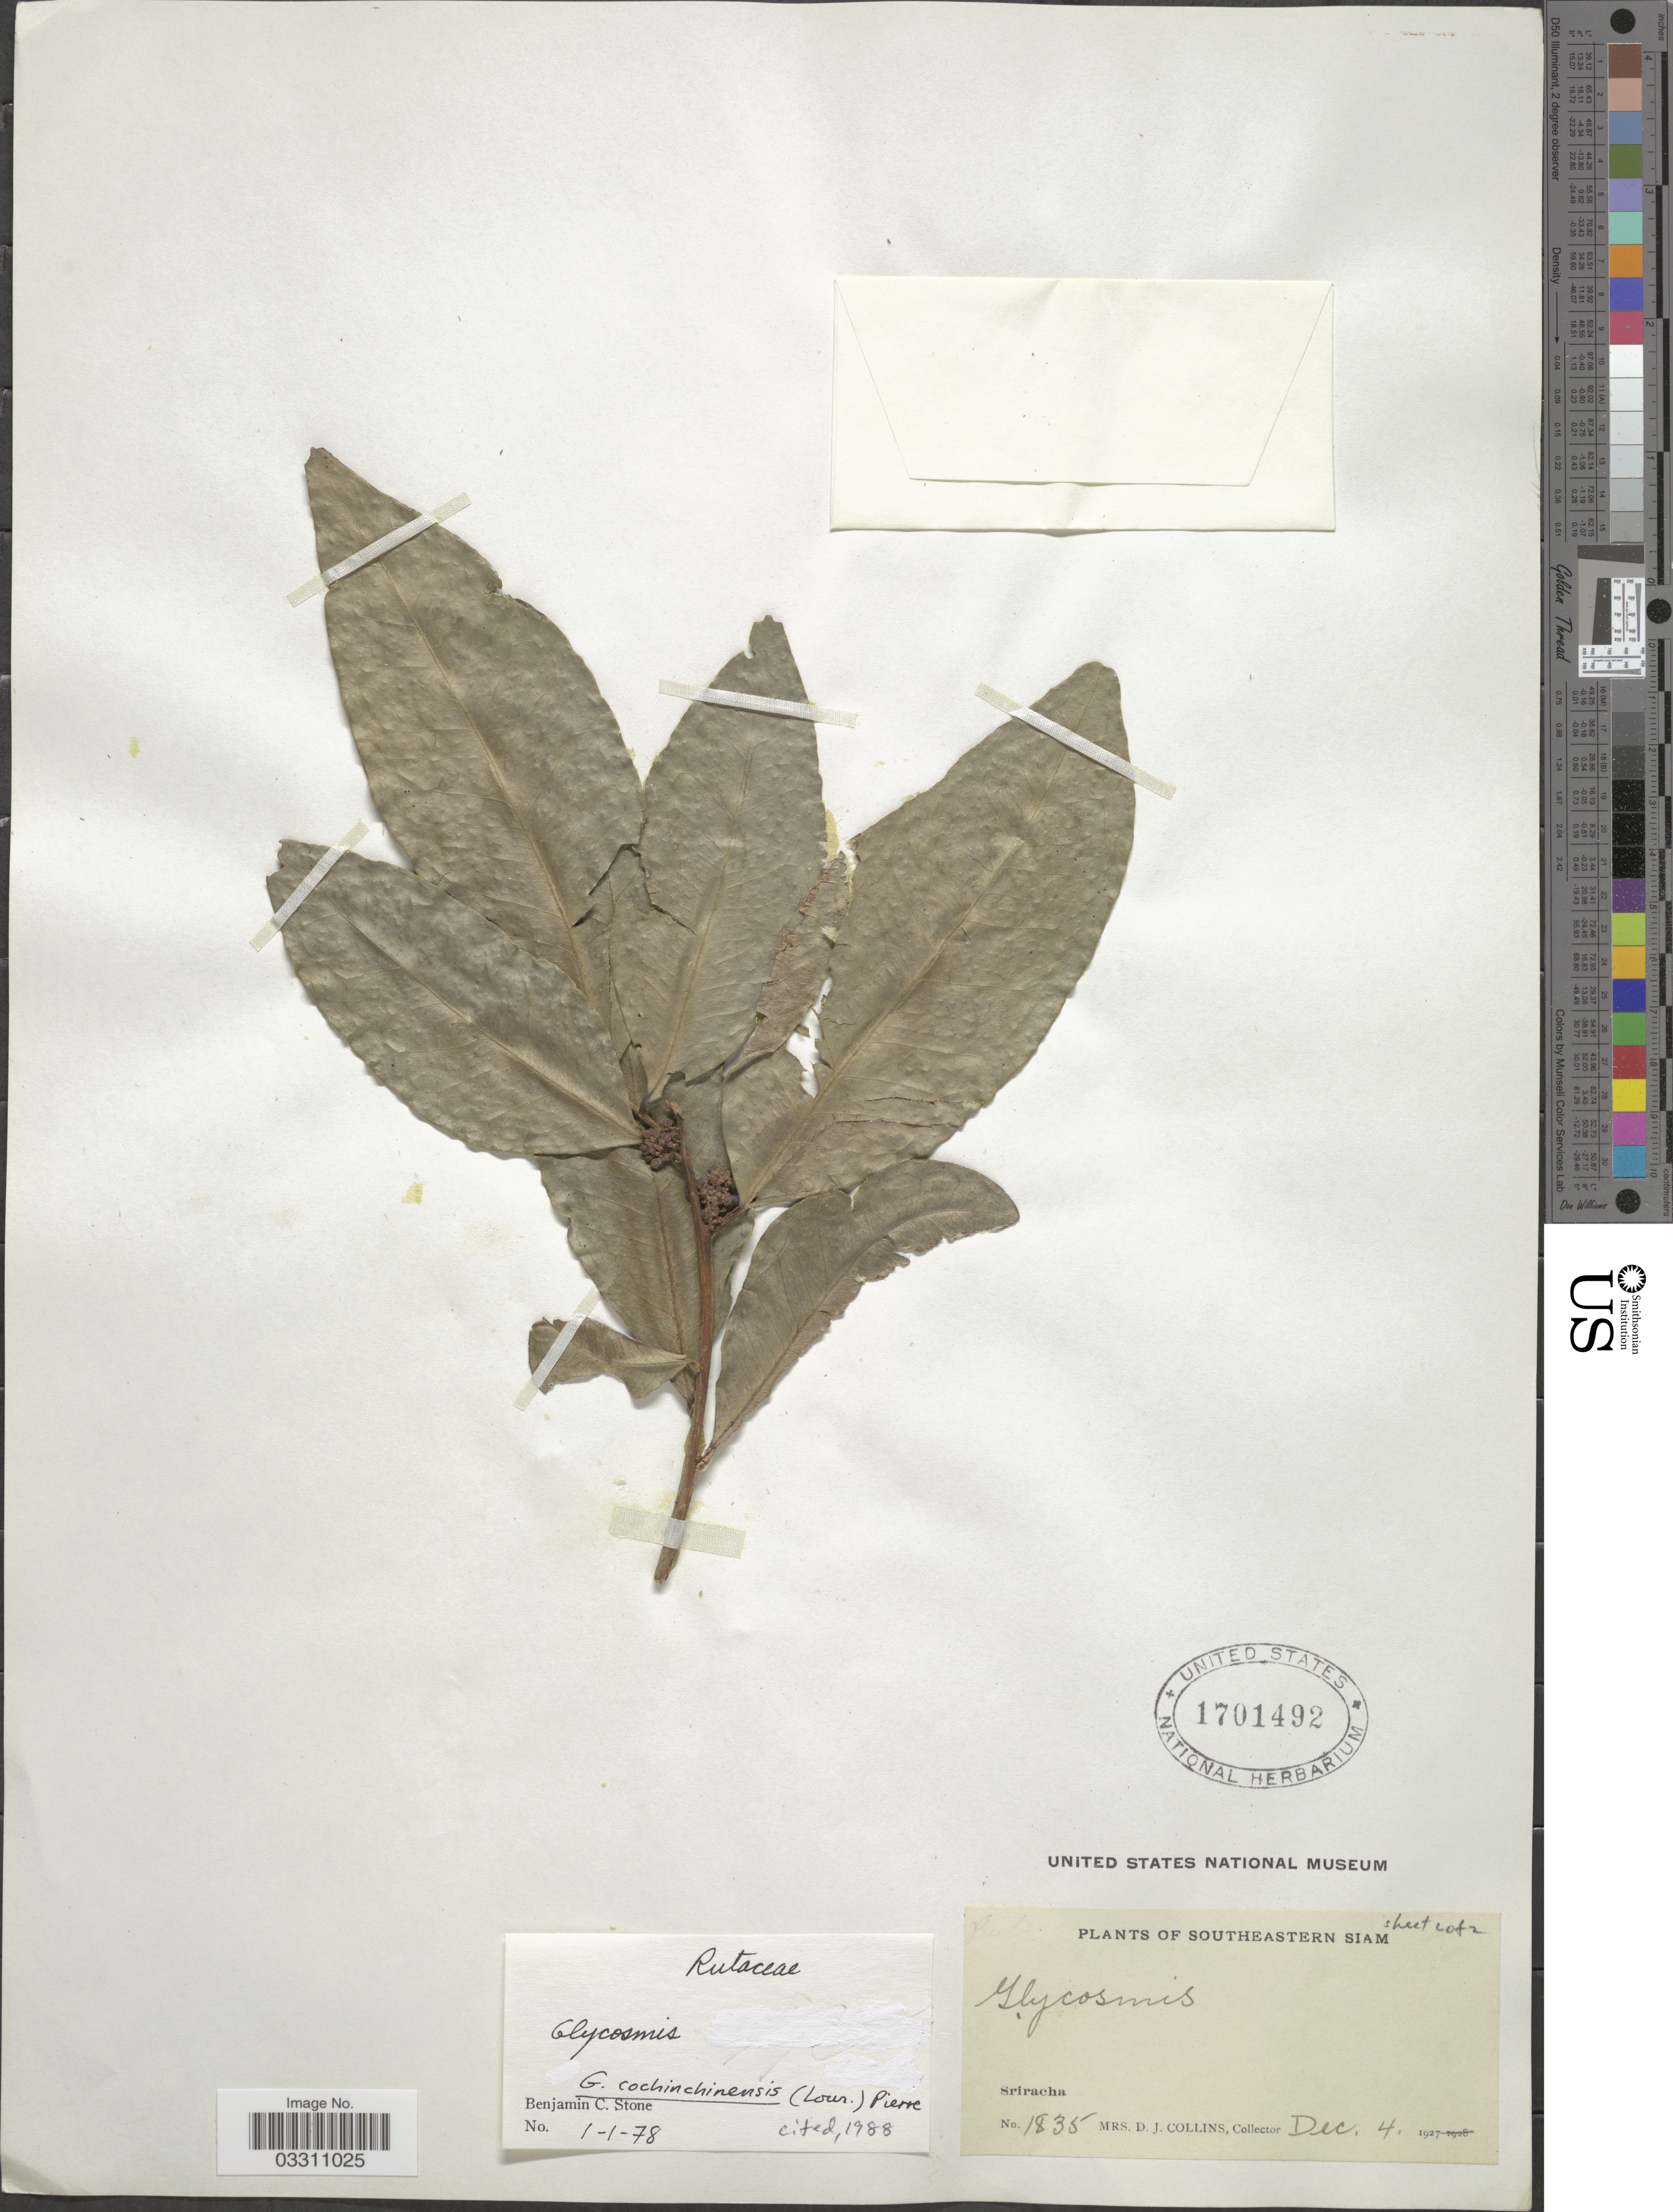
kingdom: Plantae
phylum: Tracheophyta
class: Magnoliopsida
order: Sapindales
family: Rutaceae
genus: Glycosmis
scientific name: Glycosmis cochinchinensis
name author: (Lour.) Pierre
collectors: Mrs. D. J. Collins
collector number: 1835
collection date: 1927-12-04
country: Thailand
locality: Southeastern Siam, Sriracha.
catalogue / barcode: US 1701492